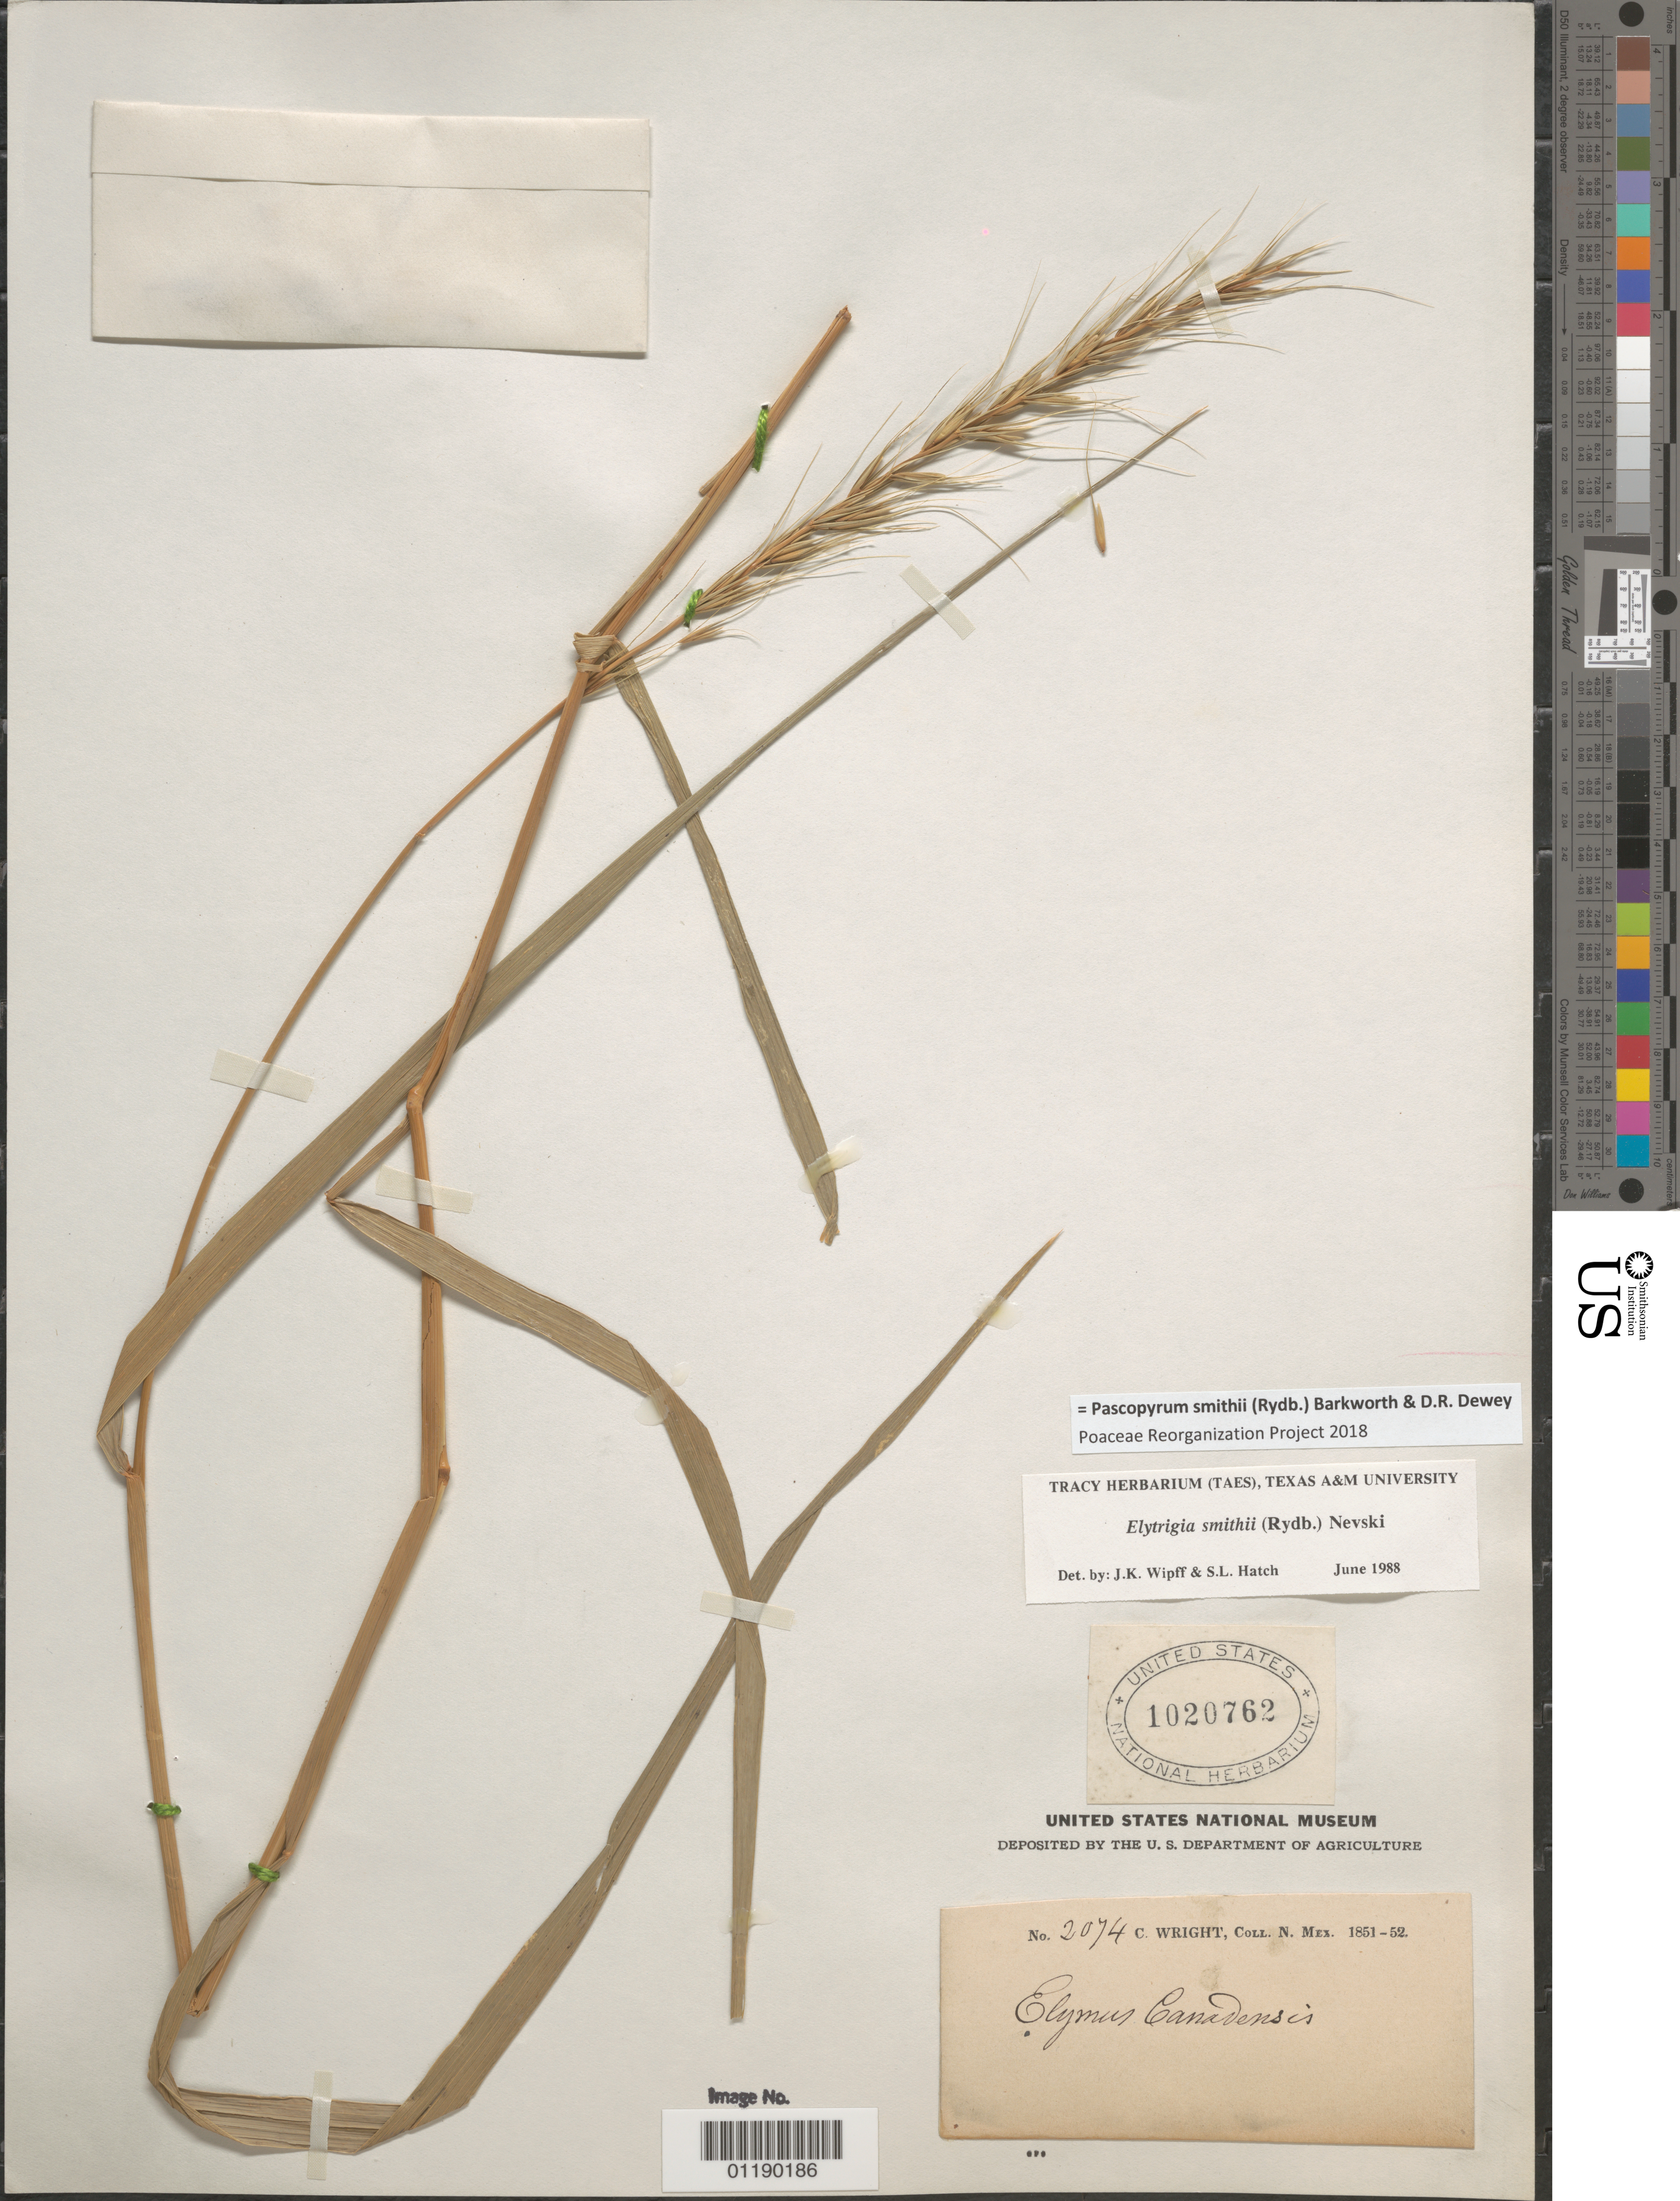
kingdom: Plantae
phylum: Tracheophyta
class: Liliopsida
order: Poales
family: Poaceae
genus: Pascopyrum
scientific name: Pascopyrum smithii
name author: (Rydb.) Barkworth & Dewey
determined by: Poaceae Reorganization Project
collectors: C. Wright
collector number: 2074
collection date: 1851/1852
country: United States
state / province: New Mexico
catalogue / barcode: US 1020762